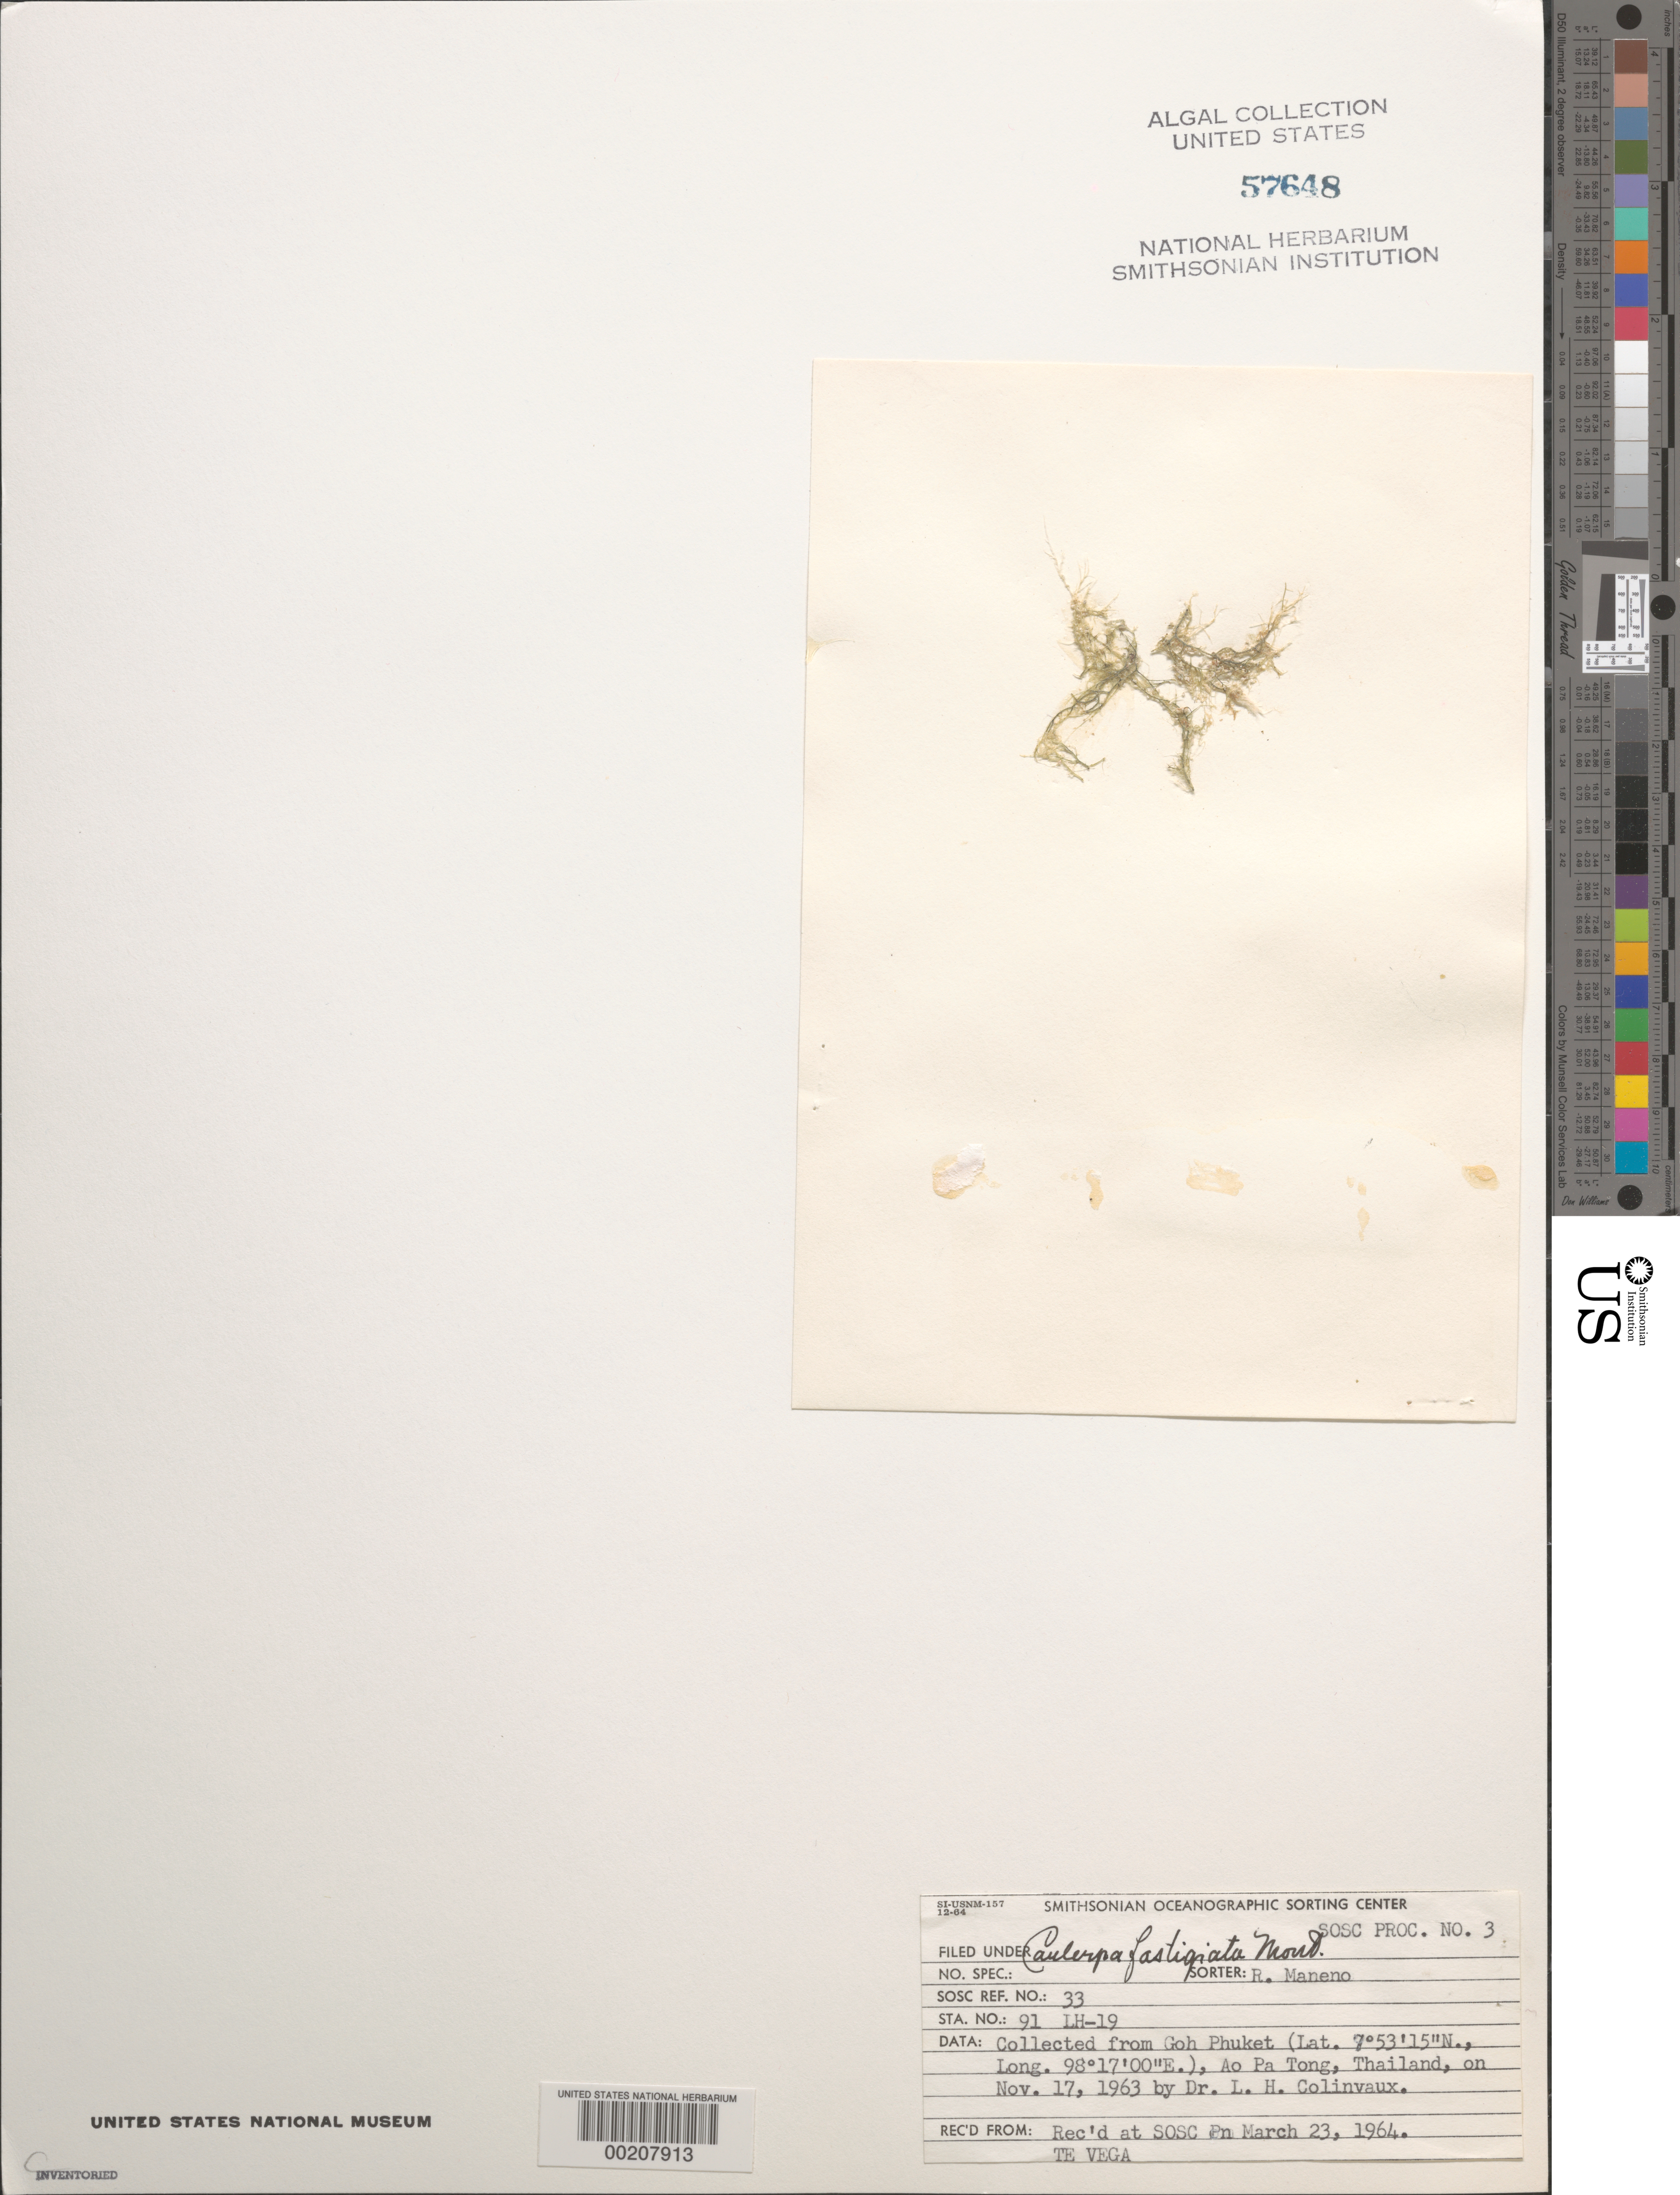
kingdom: Plantae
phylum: Chlorophyta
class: Ulvophyceae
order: Bryopsidales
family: Caulerpaceae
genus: Caulerpa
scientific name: Caulerpa fastigiata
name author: Mont.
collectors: L. Hillis-Colinvaux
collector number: Lh-19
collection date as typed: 17 Nov 1963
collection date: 1963-11-17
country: Thailand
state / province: Phuket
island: Phuket Island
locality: Ao Pa Tong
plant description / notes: Te Vega Cruise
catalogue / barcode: US 57648